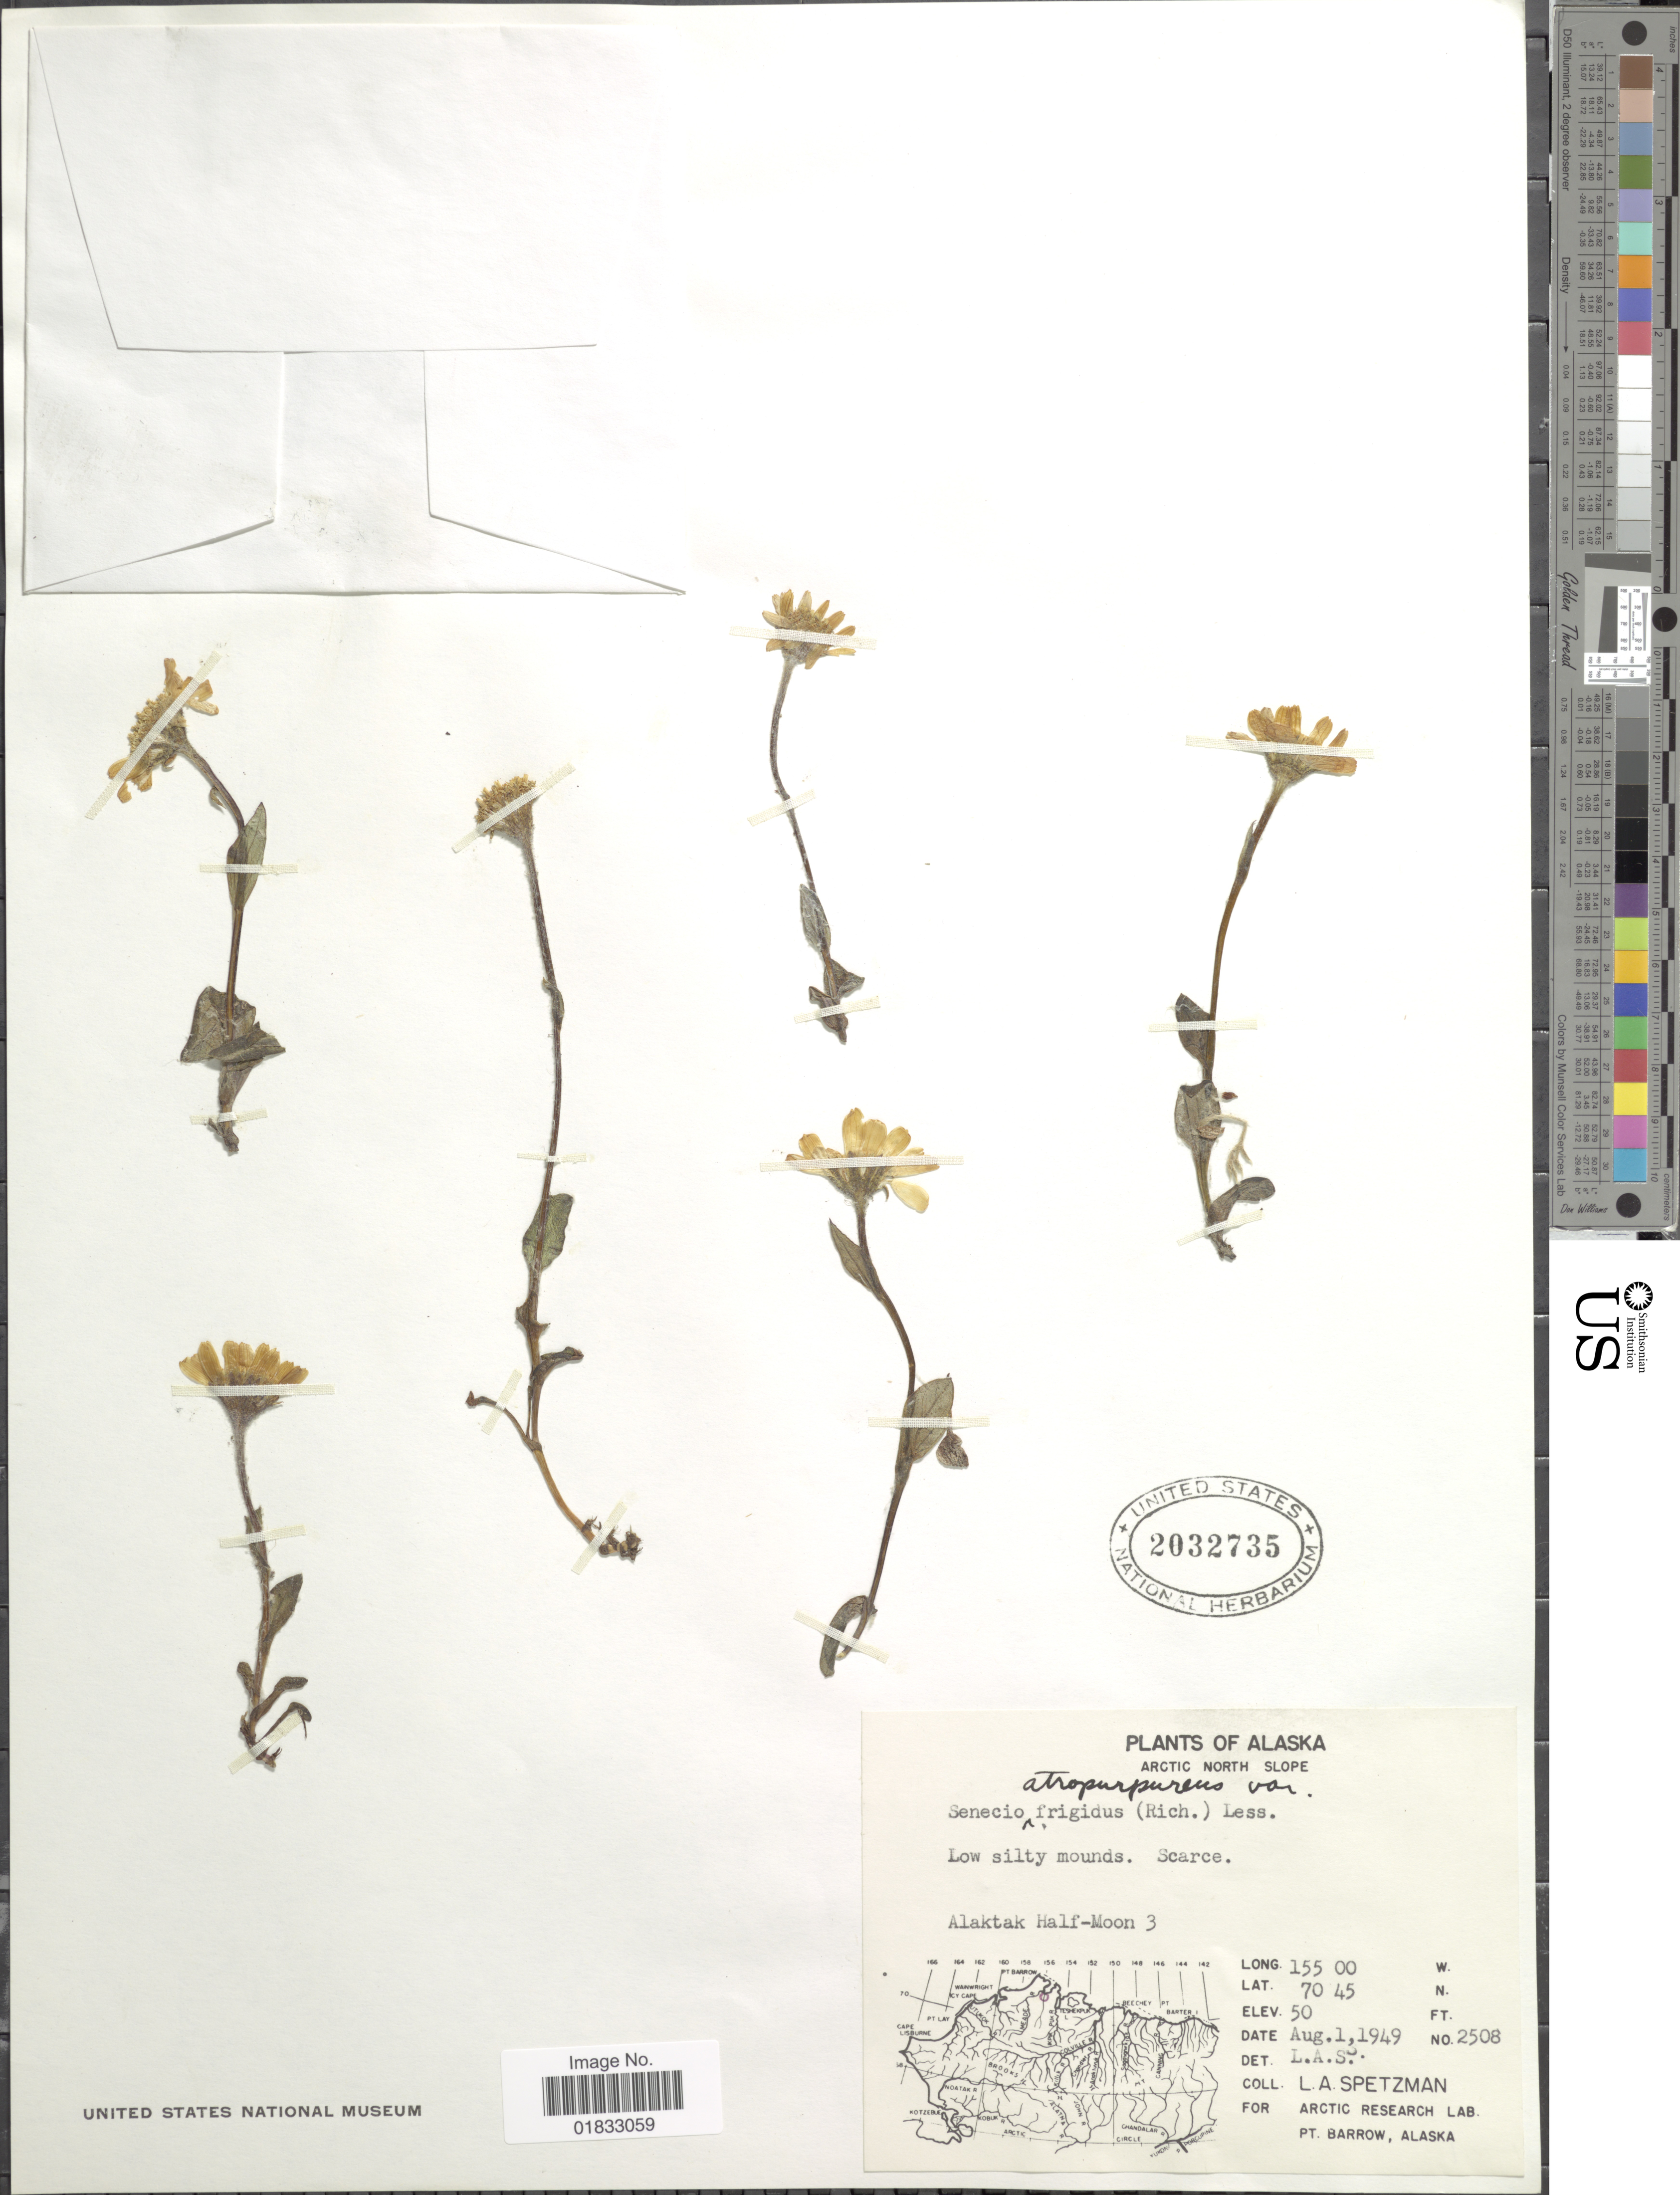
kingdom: Plantae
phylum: Tracheophyta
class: Magnoliopsida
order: Asterales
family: Asteraceae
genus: Tephroseris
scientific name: Tephroseris frigida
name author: (Richardson) Holub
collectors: L. Spetzman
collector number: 2508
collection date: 1949-08-01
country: United States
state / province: Alaska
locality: Arctic North Slope, Alaktak Half-Moon 3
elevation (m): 15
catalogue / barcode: US 2032735